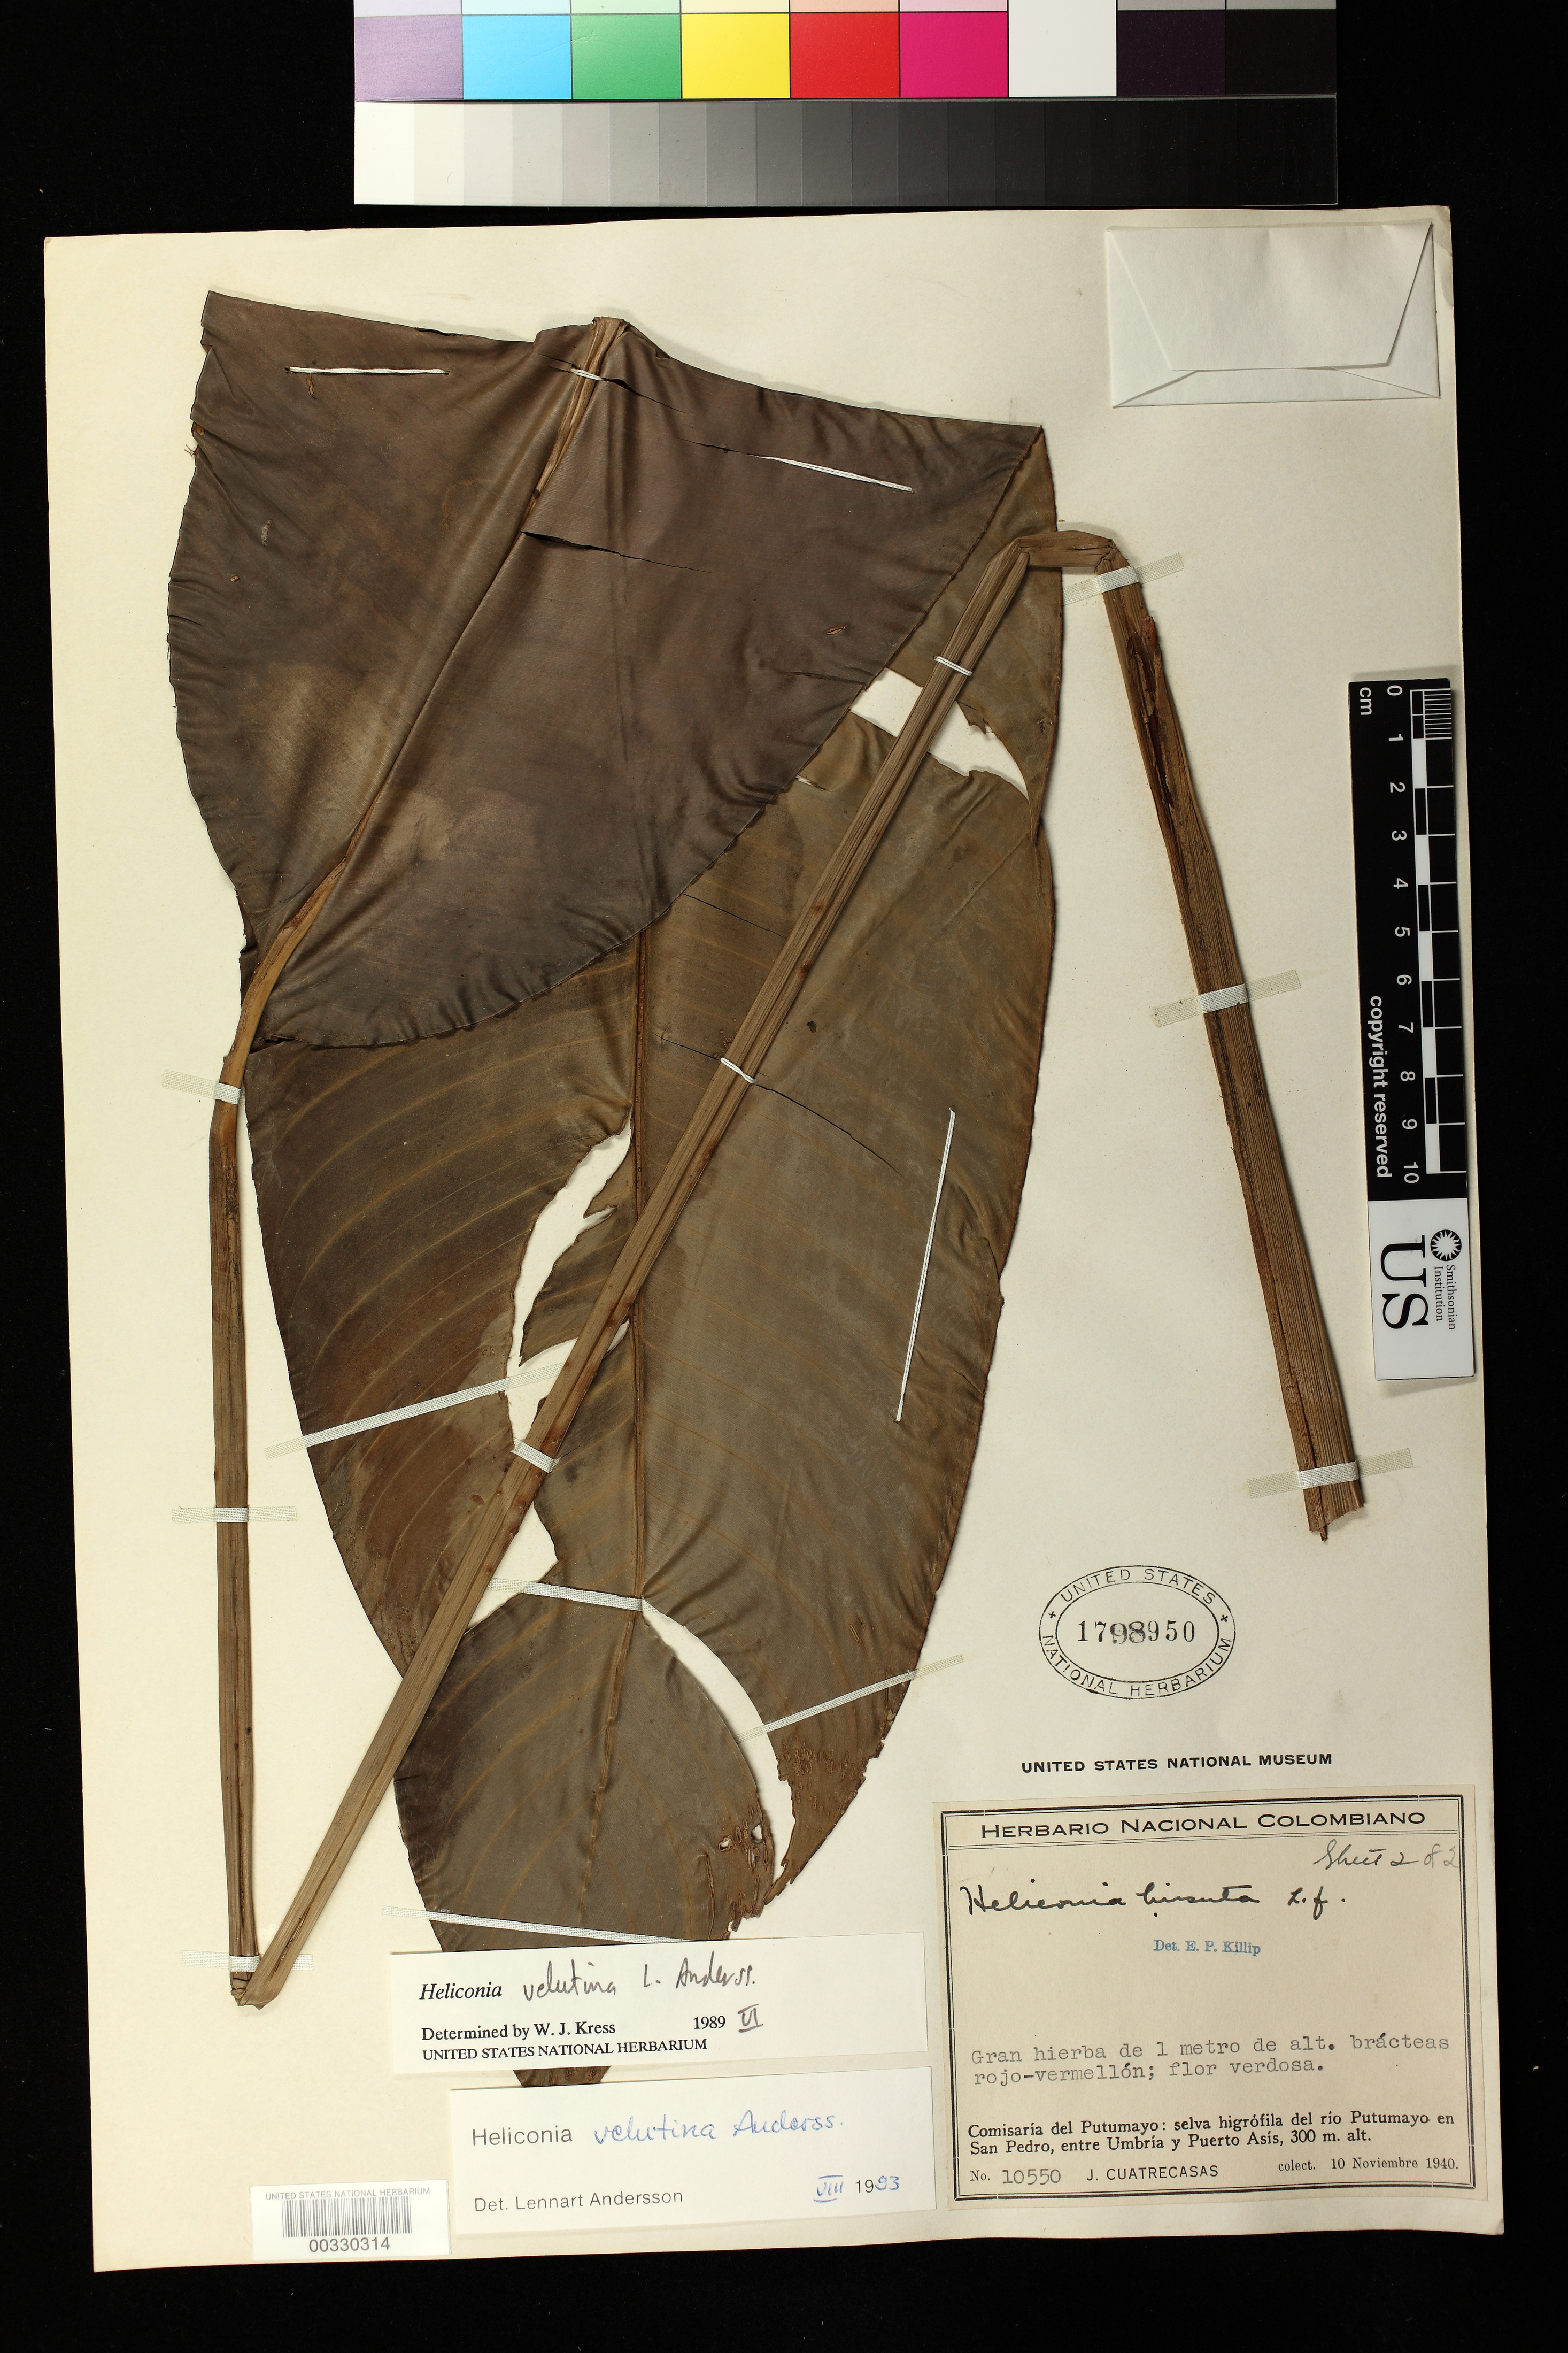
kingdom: Plantae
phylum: Tracheophyta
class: Liliopsida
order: Zingiberales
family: Heliconiaceae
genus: Heliconia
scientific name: Heliconia velutina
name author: L. Andersson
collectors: J. Cuatrecasas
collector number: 10550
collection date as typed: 10 Nov 1940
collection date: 1940-11-10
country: Colombia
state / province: Putumayo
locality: Rio Putumayo in San Pedro, between Umbria and Puerto Asis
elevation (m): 300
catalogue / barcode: US 1798950